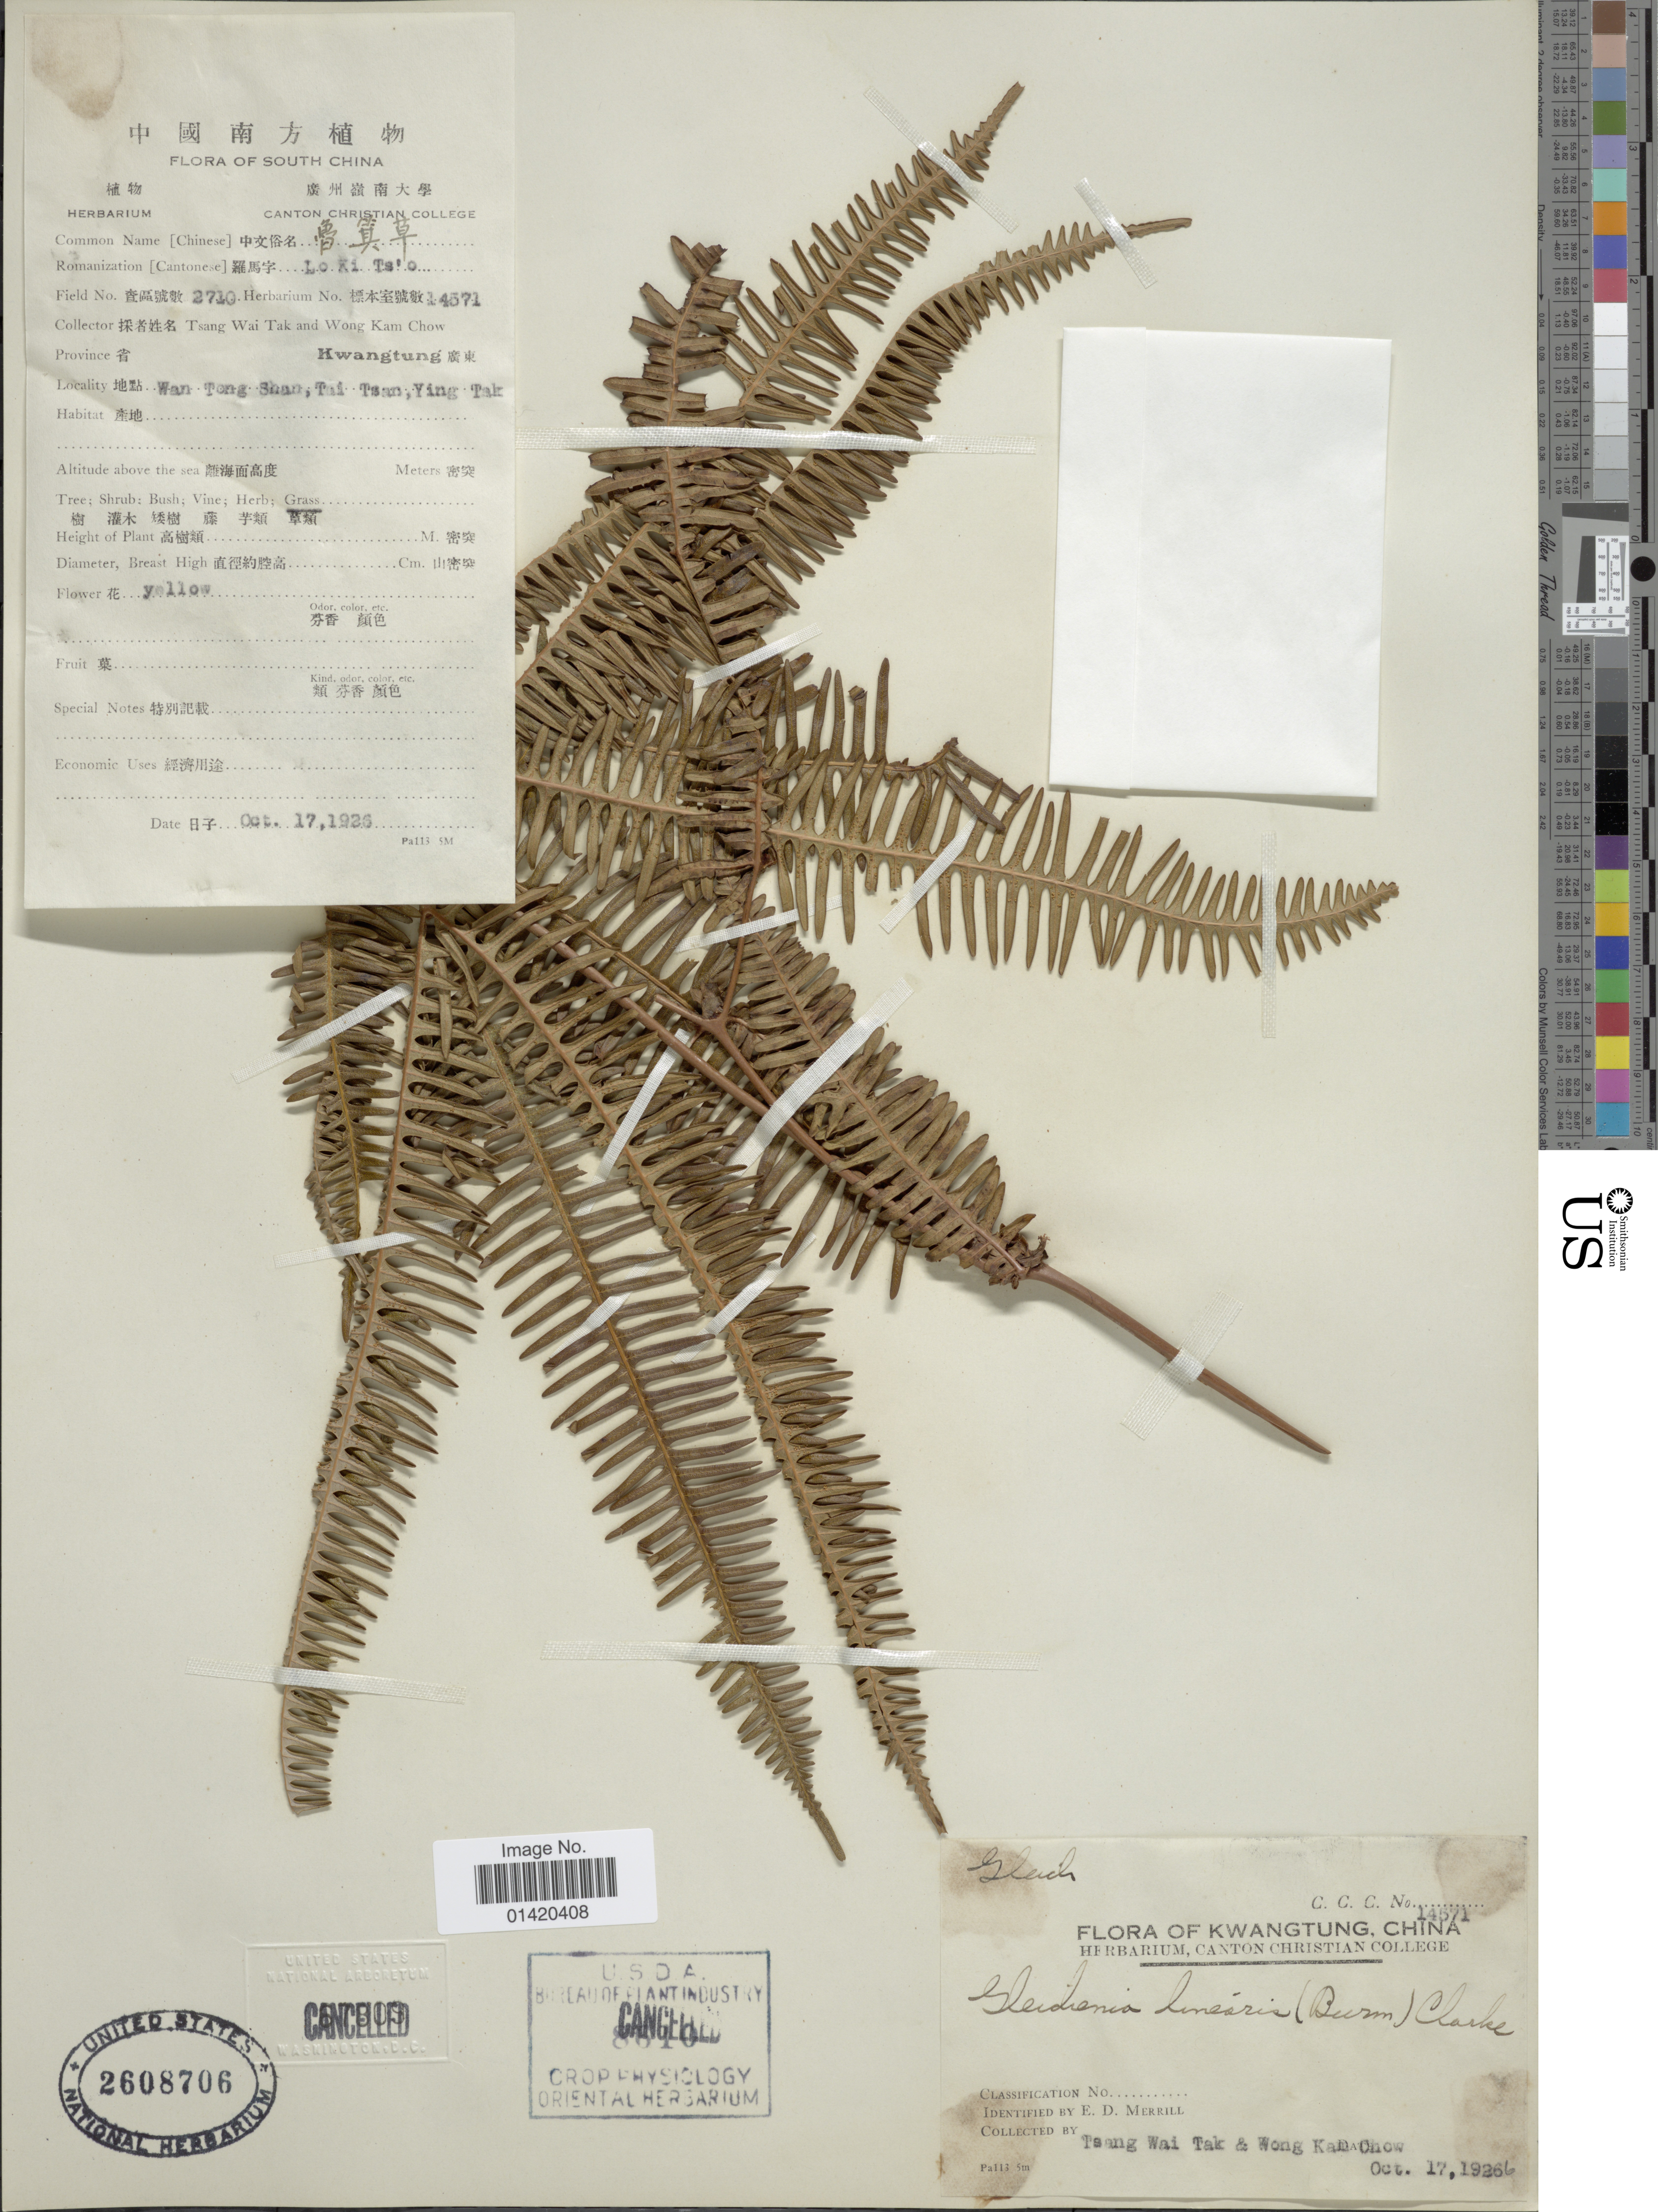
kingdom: Plantae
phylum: Tracheophyta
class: Polypodiopsida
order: Gleicheniales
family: Gleicheniaceae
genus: Dicranopteris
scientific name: Dicranopteris linearis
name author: (Burm. f.) Underw.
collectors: T. Tak & W. Chow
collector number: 14571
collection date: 1926-10-17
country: China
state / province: Guangdong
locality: Kwangtung, Wan Tong Shan, Tai Taan, Ying Tak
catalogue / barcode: US 2608706